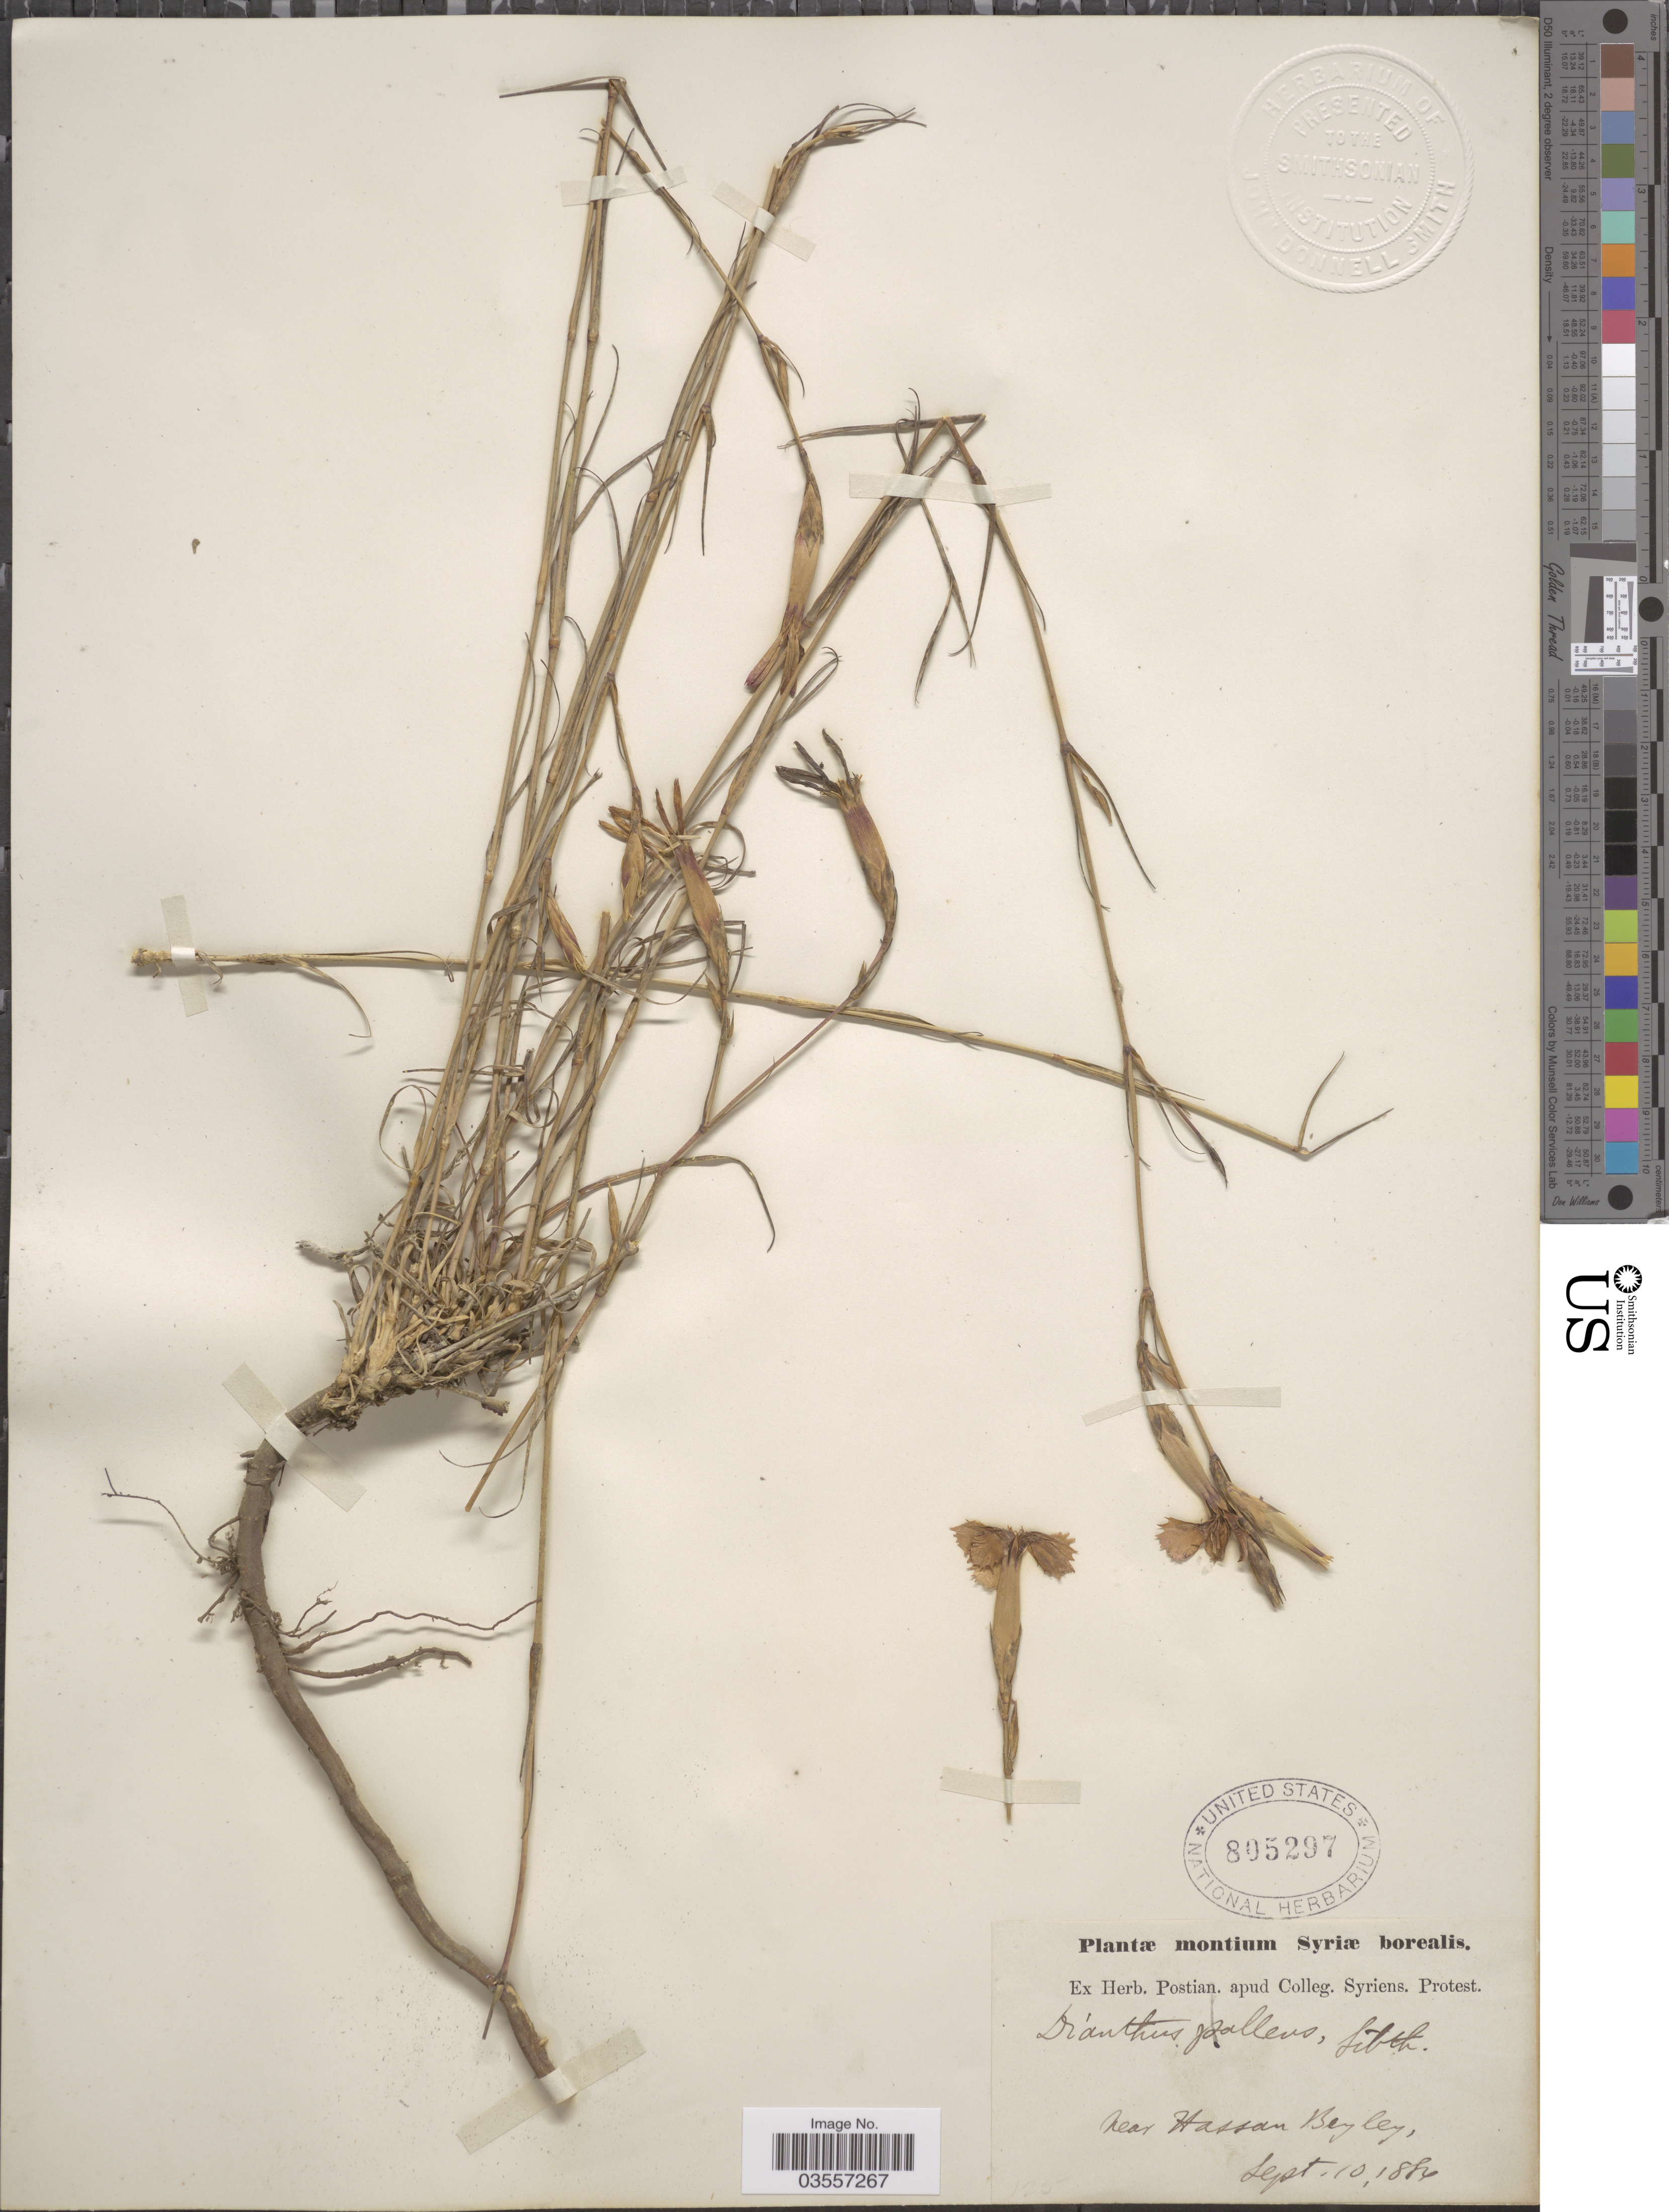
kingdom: Plantae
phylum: Tracheophyta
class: Magnoliopsida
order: Caryophyllales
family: Caryophyllaceae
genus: Dianthus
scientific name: Dianthus pallens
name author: Sibth. & Sm.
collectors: ex herb. Postian. apud Colleg. Syriens. Protest. USE "Fannie P. A. Shepard" (10308853) AS PRIMARY COLLECTOR INSTEAD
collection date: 1884-09-10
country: Syria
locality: Montium Syriæ borealis. Near Hassan Beyley. [interpreted]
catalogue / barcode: US 805297